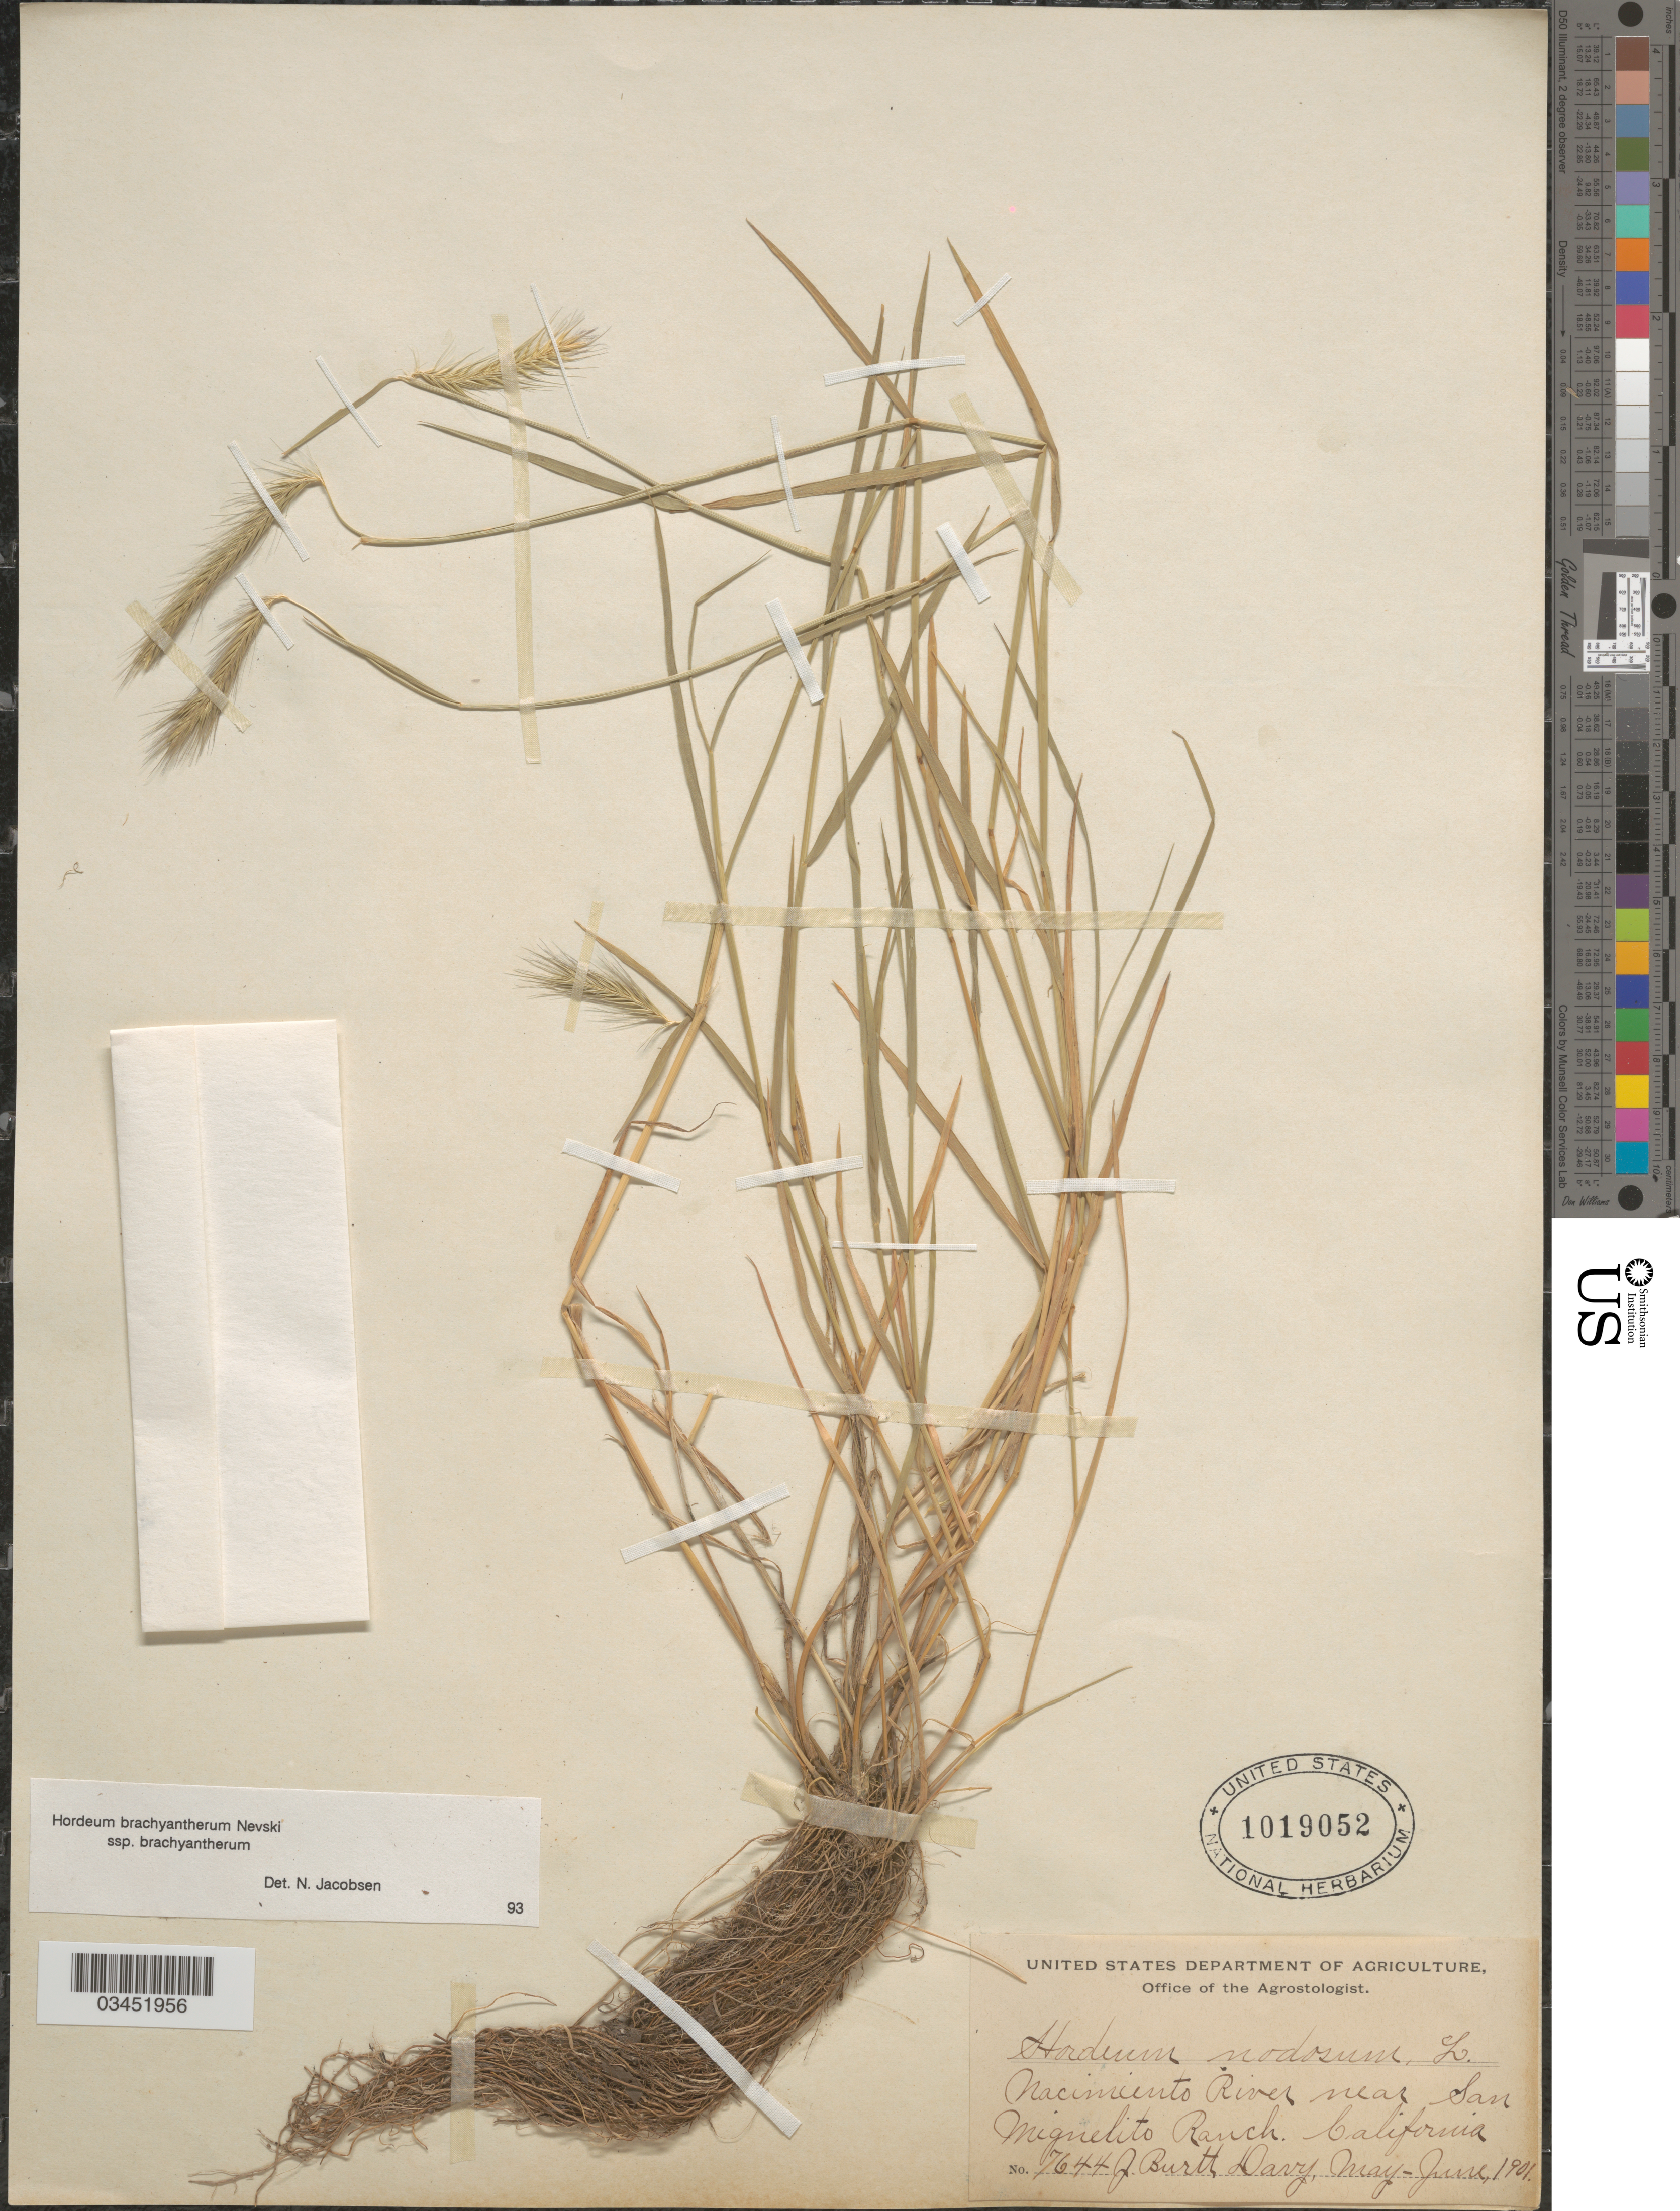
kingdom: Plantae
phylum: Tracheophyta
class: Liliopsida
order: Poales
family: Poaceae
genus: Hordeum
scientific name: Hordeum brachyantherum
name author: Nevski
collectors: J. Burtt Davy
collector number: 7644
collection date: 1901-05/1901-06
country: United States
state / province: California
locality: Nacimiento River near San Miguelito Ranch.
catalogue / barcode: US 1019052